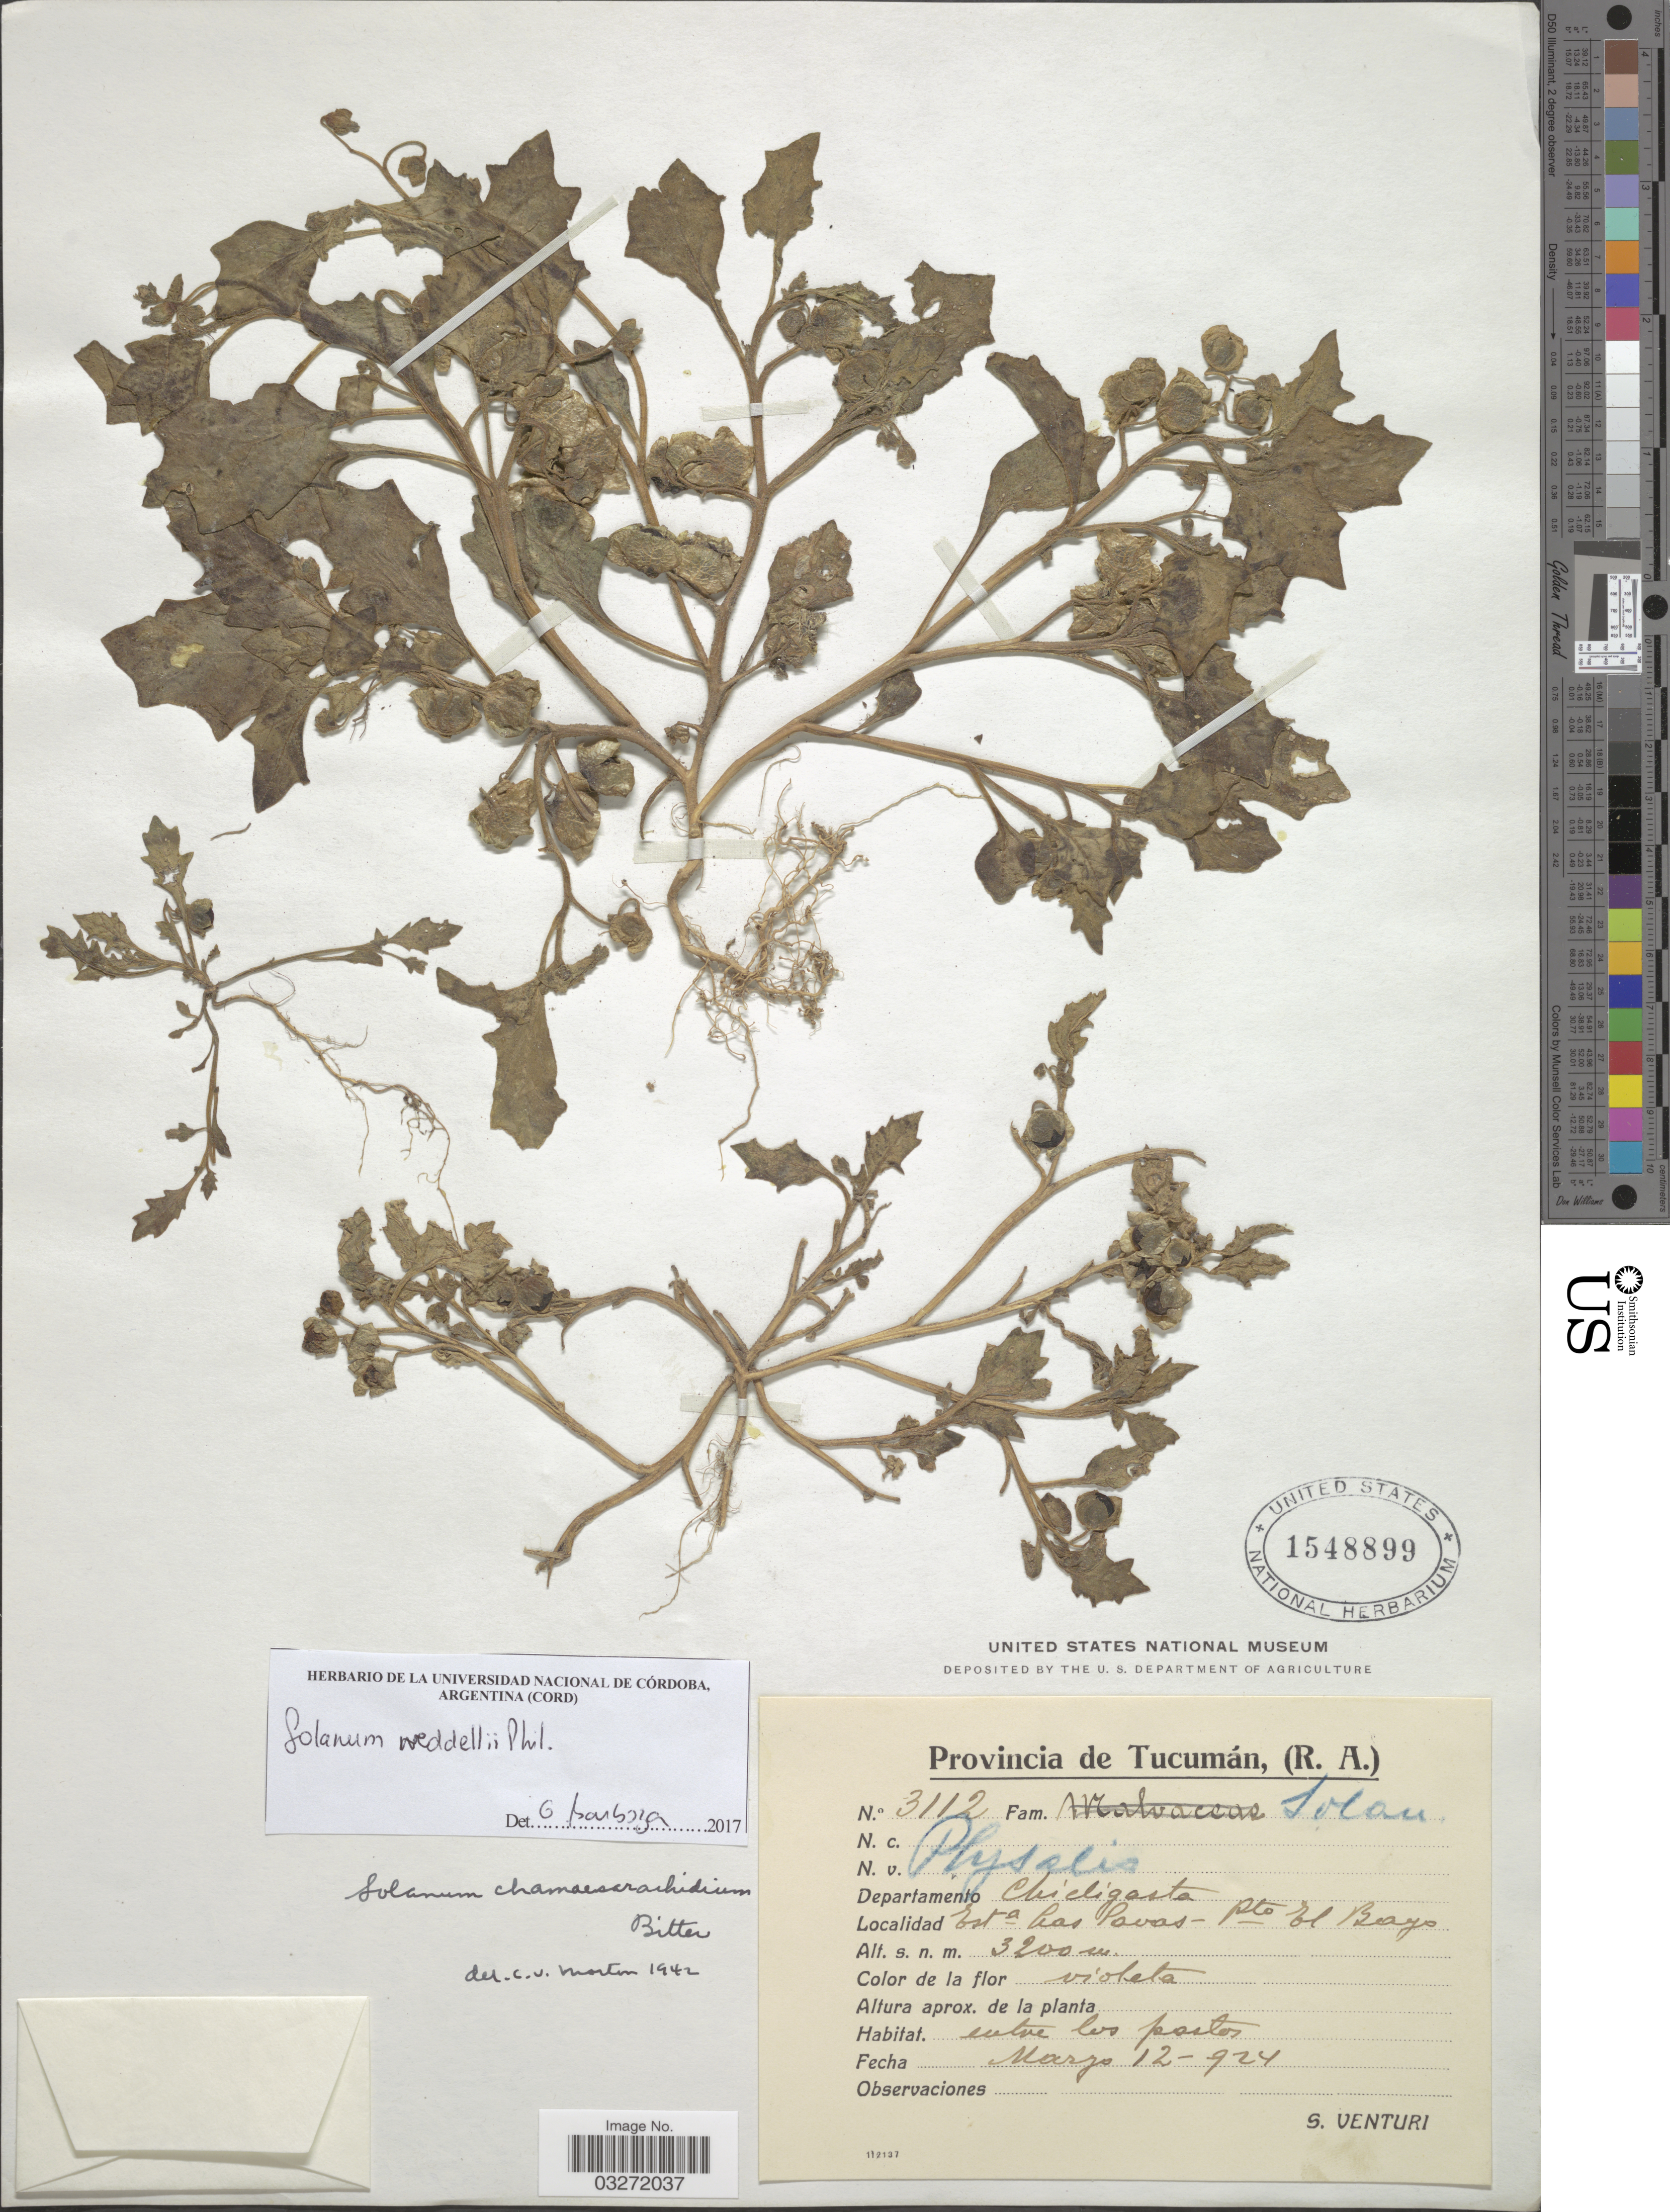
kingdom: Plantae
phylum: Tracheophyta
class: Magnoliopsida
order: Solanales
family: Solanaceae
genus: Solanum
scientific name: Solanum weddellii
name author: Phil.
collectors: S. Venturi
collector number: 3112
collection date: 1924-03-12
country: Argentina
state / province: Tucuman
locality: Provincia de Tucumán, (R.A.). Departamento Chicligasta. Esta Las Pavas Pto El Bayo.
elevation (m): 3200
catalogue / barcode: US 1548899